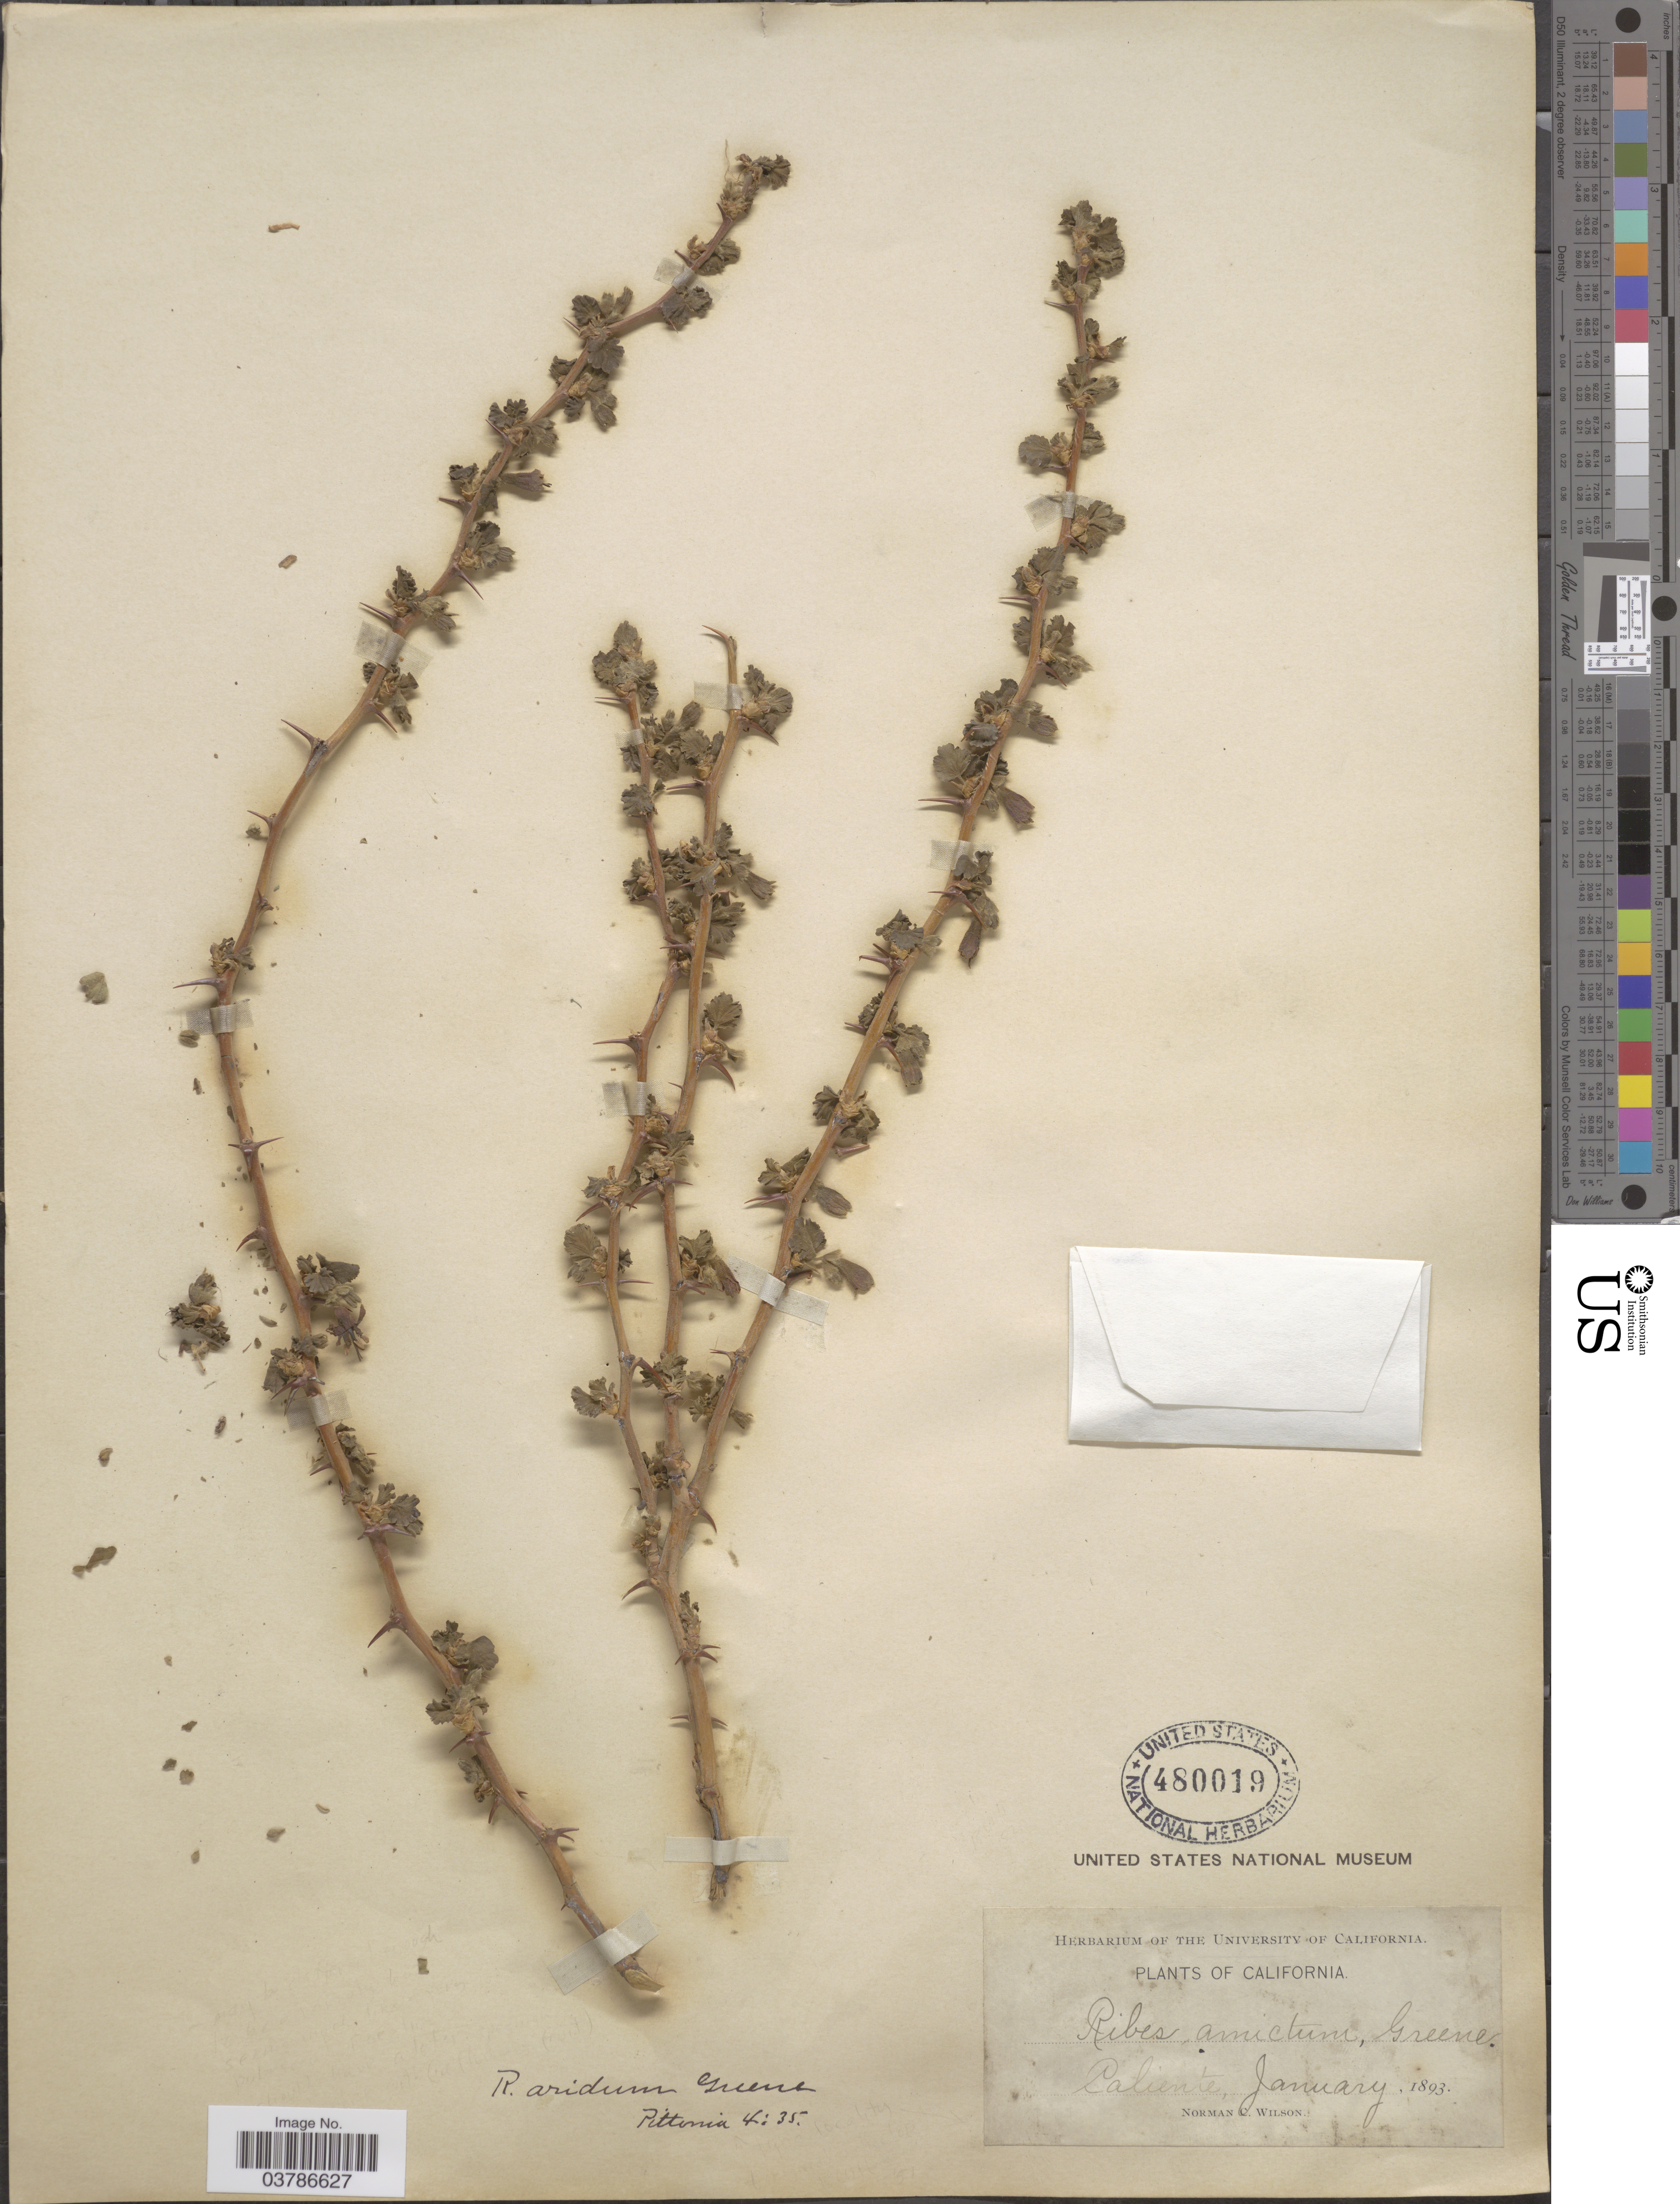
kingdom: Plantae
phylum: Tracheophyta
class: Magnoliopsida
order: Saxifragales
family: Grossulariaceae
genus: Ribes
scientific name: Ribes roezlii var. amictum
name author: (Greene) Jeps.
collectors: N. C. Wilson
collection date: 1893-01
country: United States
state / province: California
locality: Caliente.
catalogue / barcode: US 480019